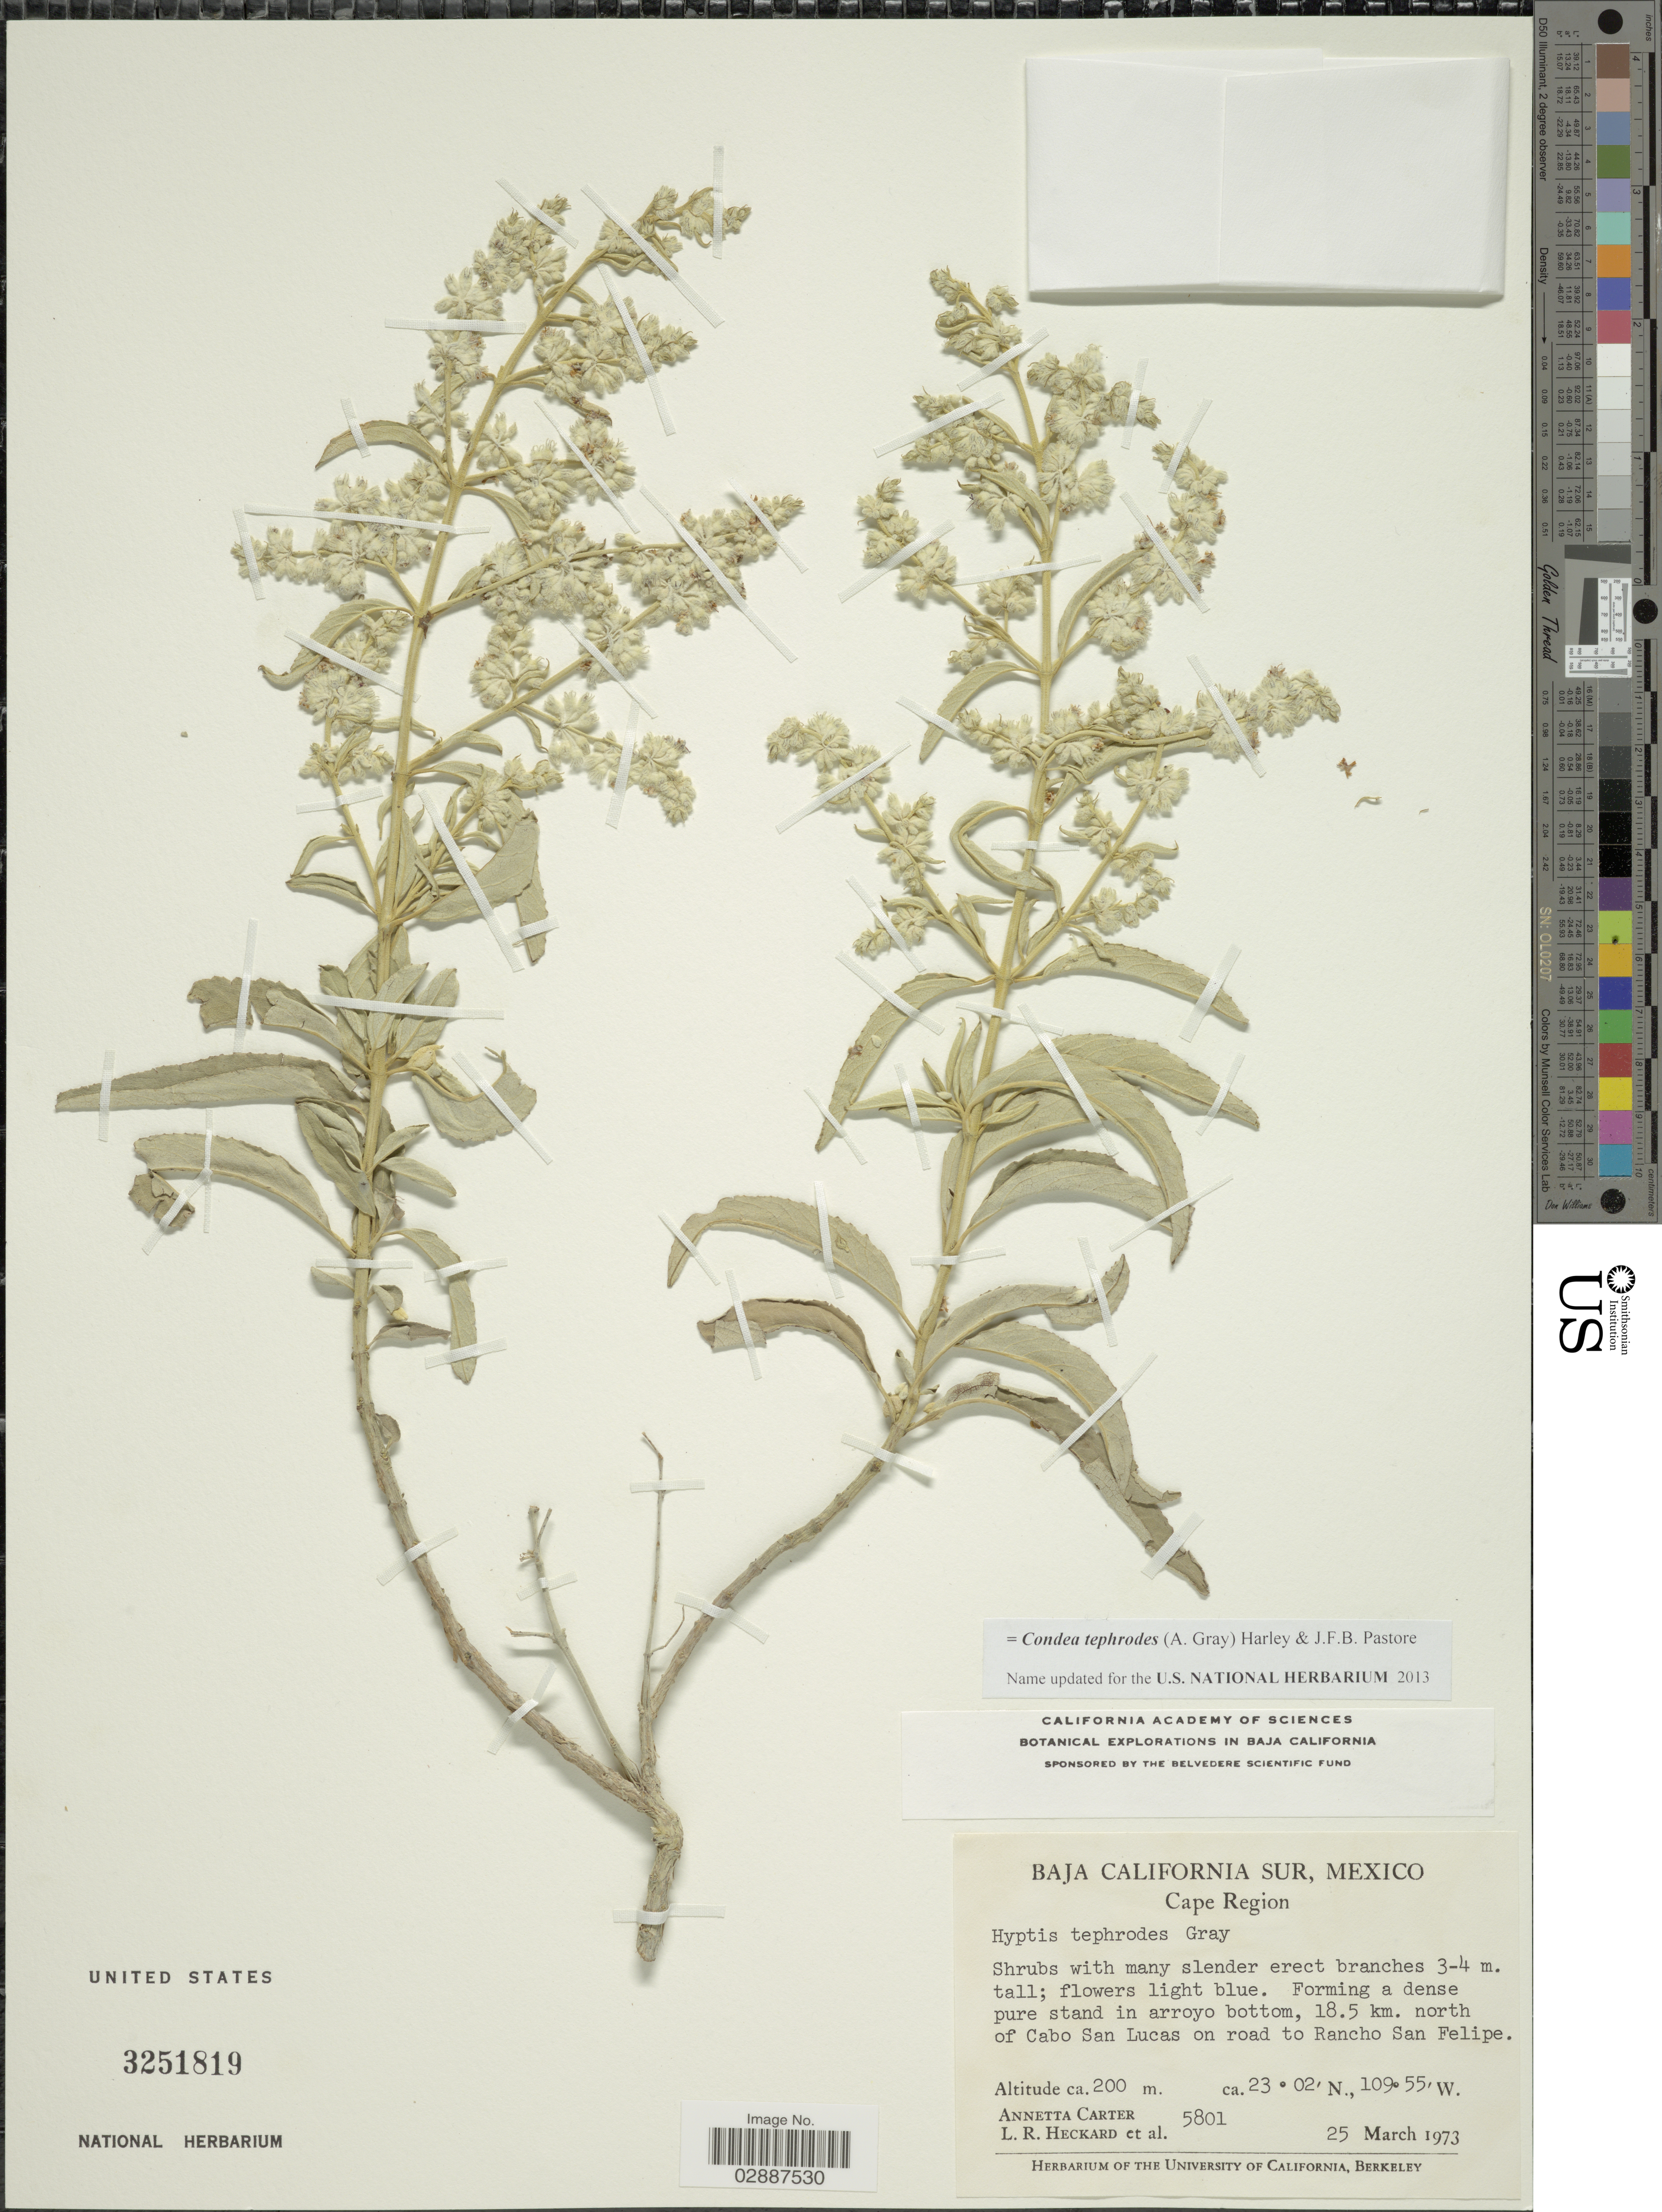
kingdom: Plantae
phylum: Tracheophyta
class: Magnoliopsida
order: Lamiales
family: Lamiaceae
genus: Condea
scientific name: Condea tephrodes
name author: (A. Gray) Harley & J.F.B. Pastore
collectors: A. Carter, L. R. Heckard & et al.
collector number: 5801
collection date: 1973-03-25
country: Mexico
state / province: Baja California Sur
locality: Cape Region. 18.5 km. north of Cabo San Lucas on road to Rancho San Felipe.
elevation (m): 200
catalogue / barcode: US 3251819